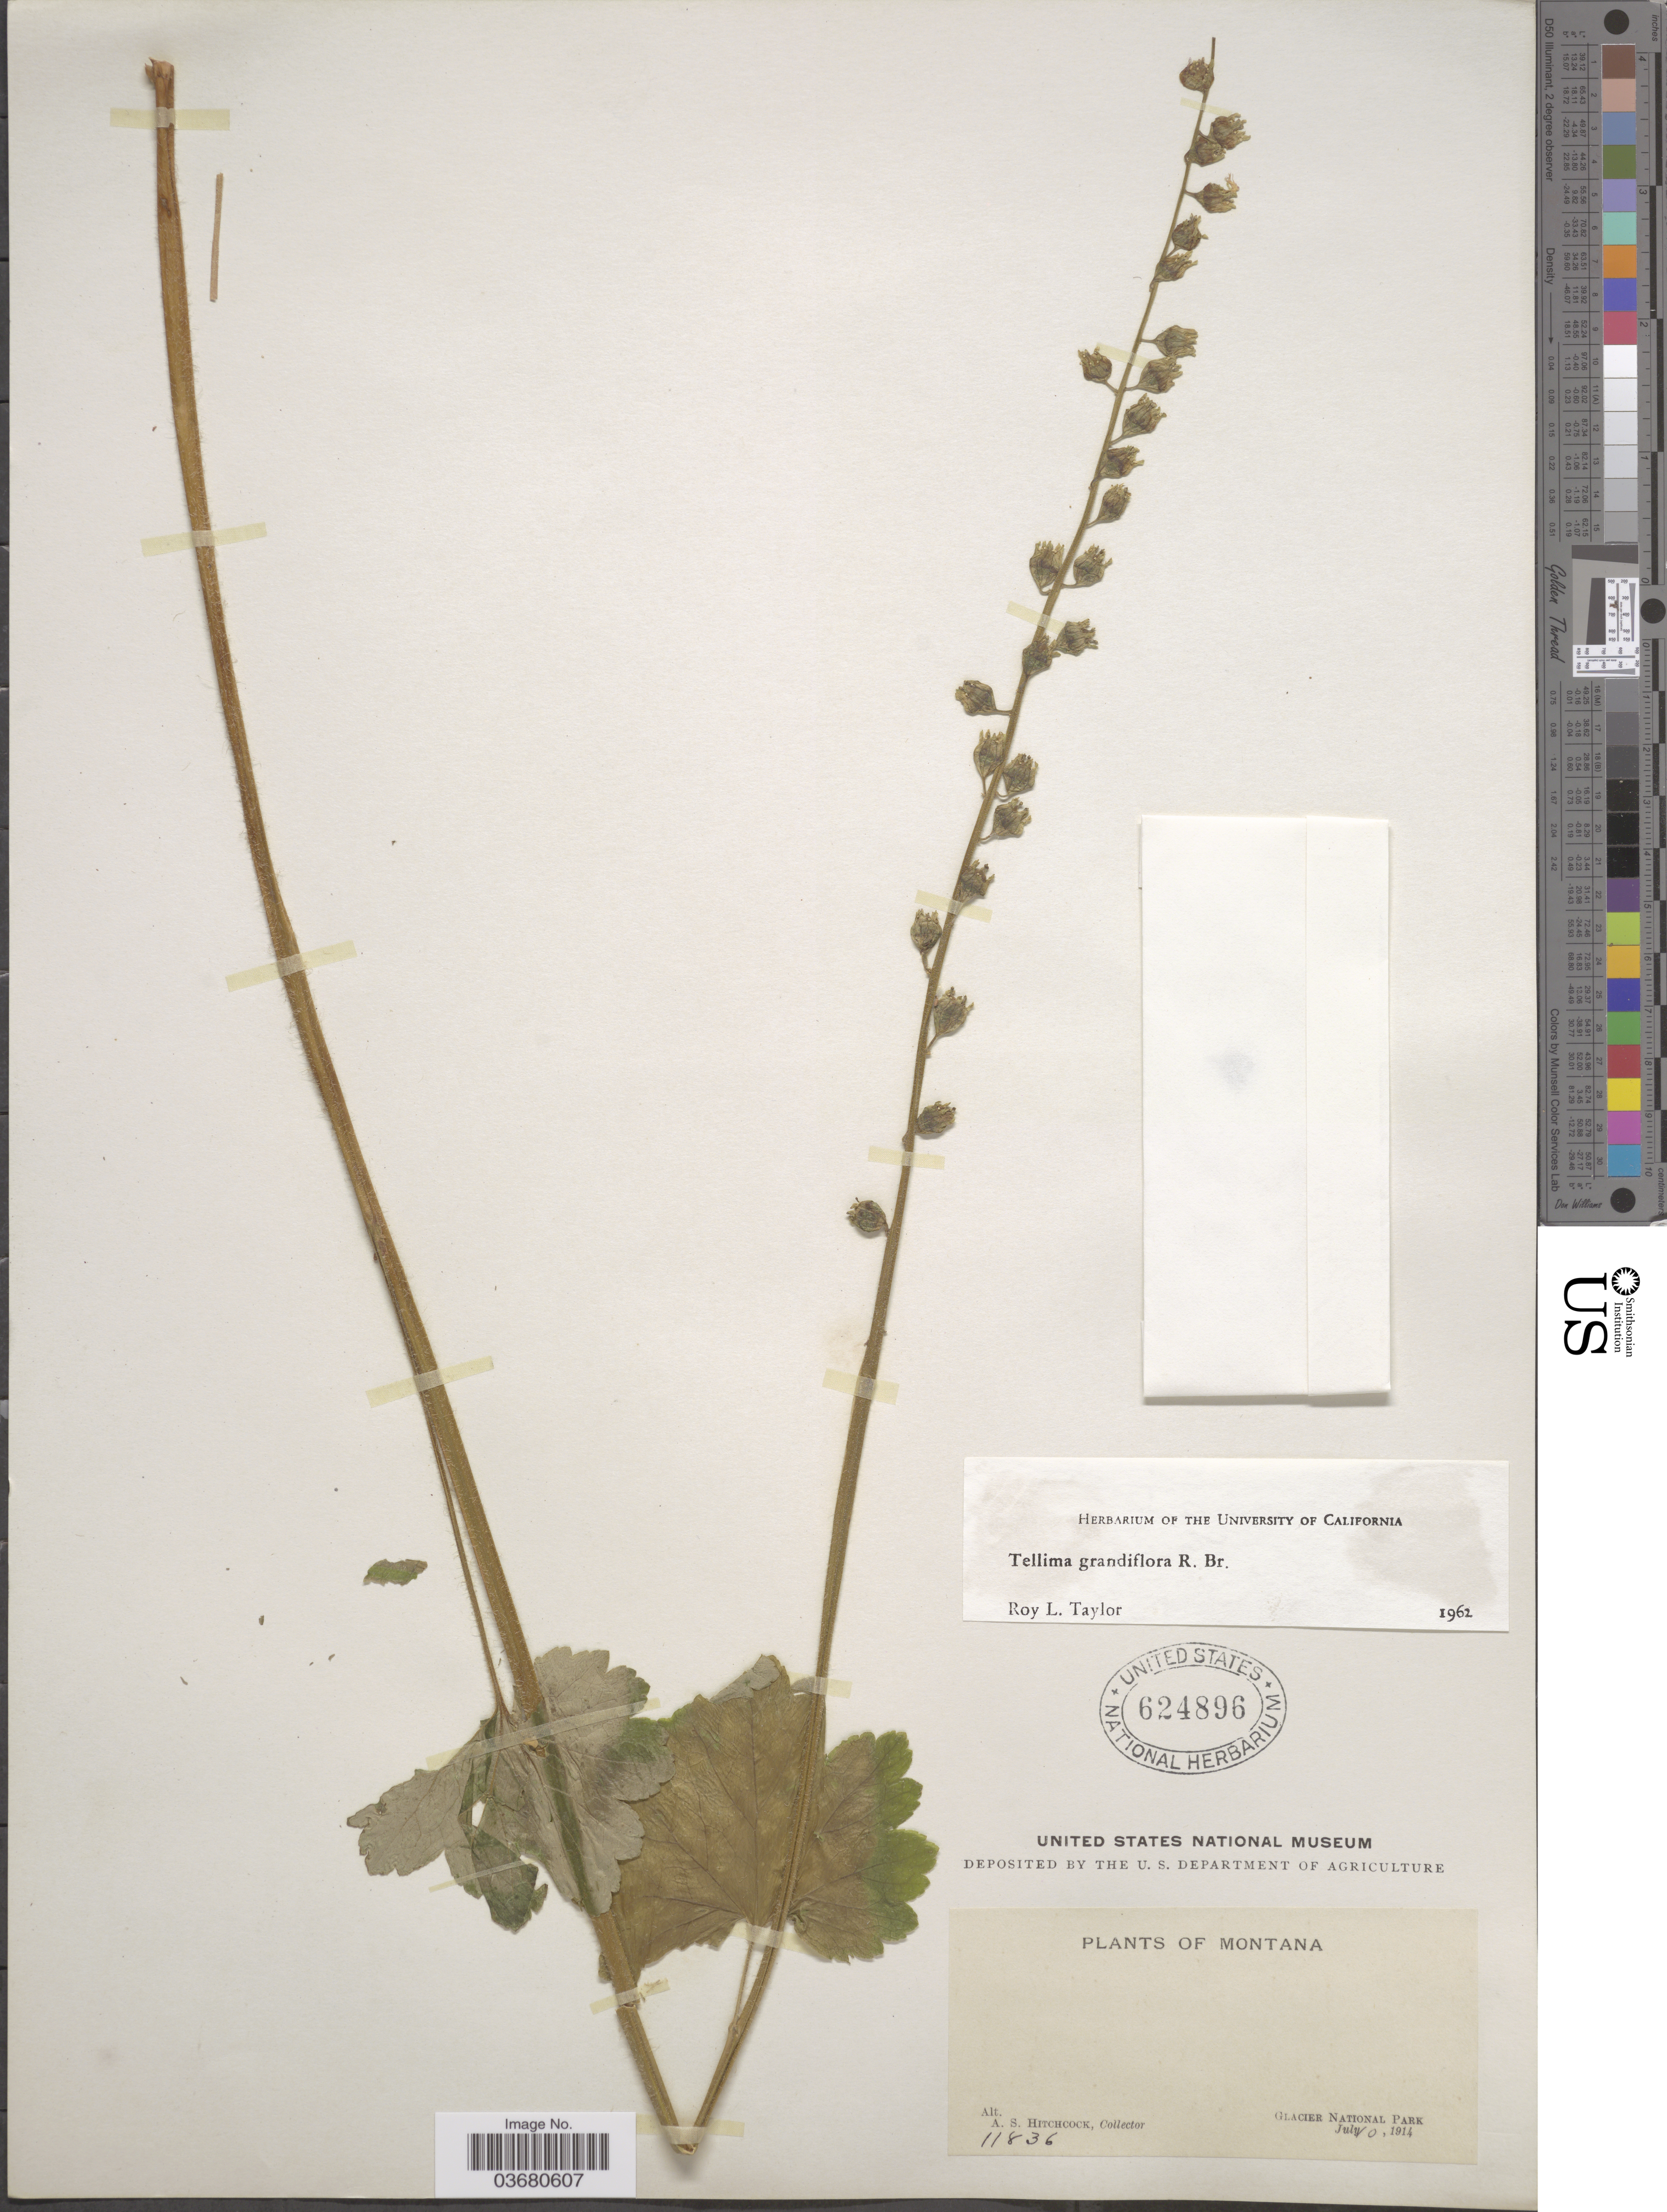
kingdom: Plantae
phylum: Tracheophyta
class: Magnoliopsida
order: Saxifragales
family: Saxifragaceae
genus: Tellima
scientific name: Tellima grandiflora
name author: (Pursh) Douglas ex Lindl.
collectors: A. S. Hitchcock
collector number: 11836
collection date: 1914-07-10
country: United States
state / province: Montana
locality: Glacier National Park.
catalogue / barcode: US 624896